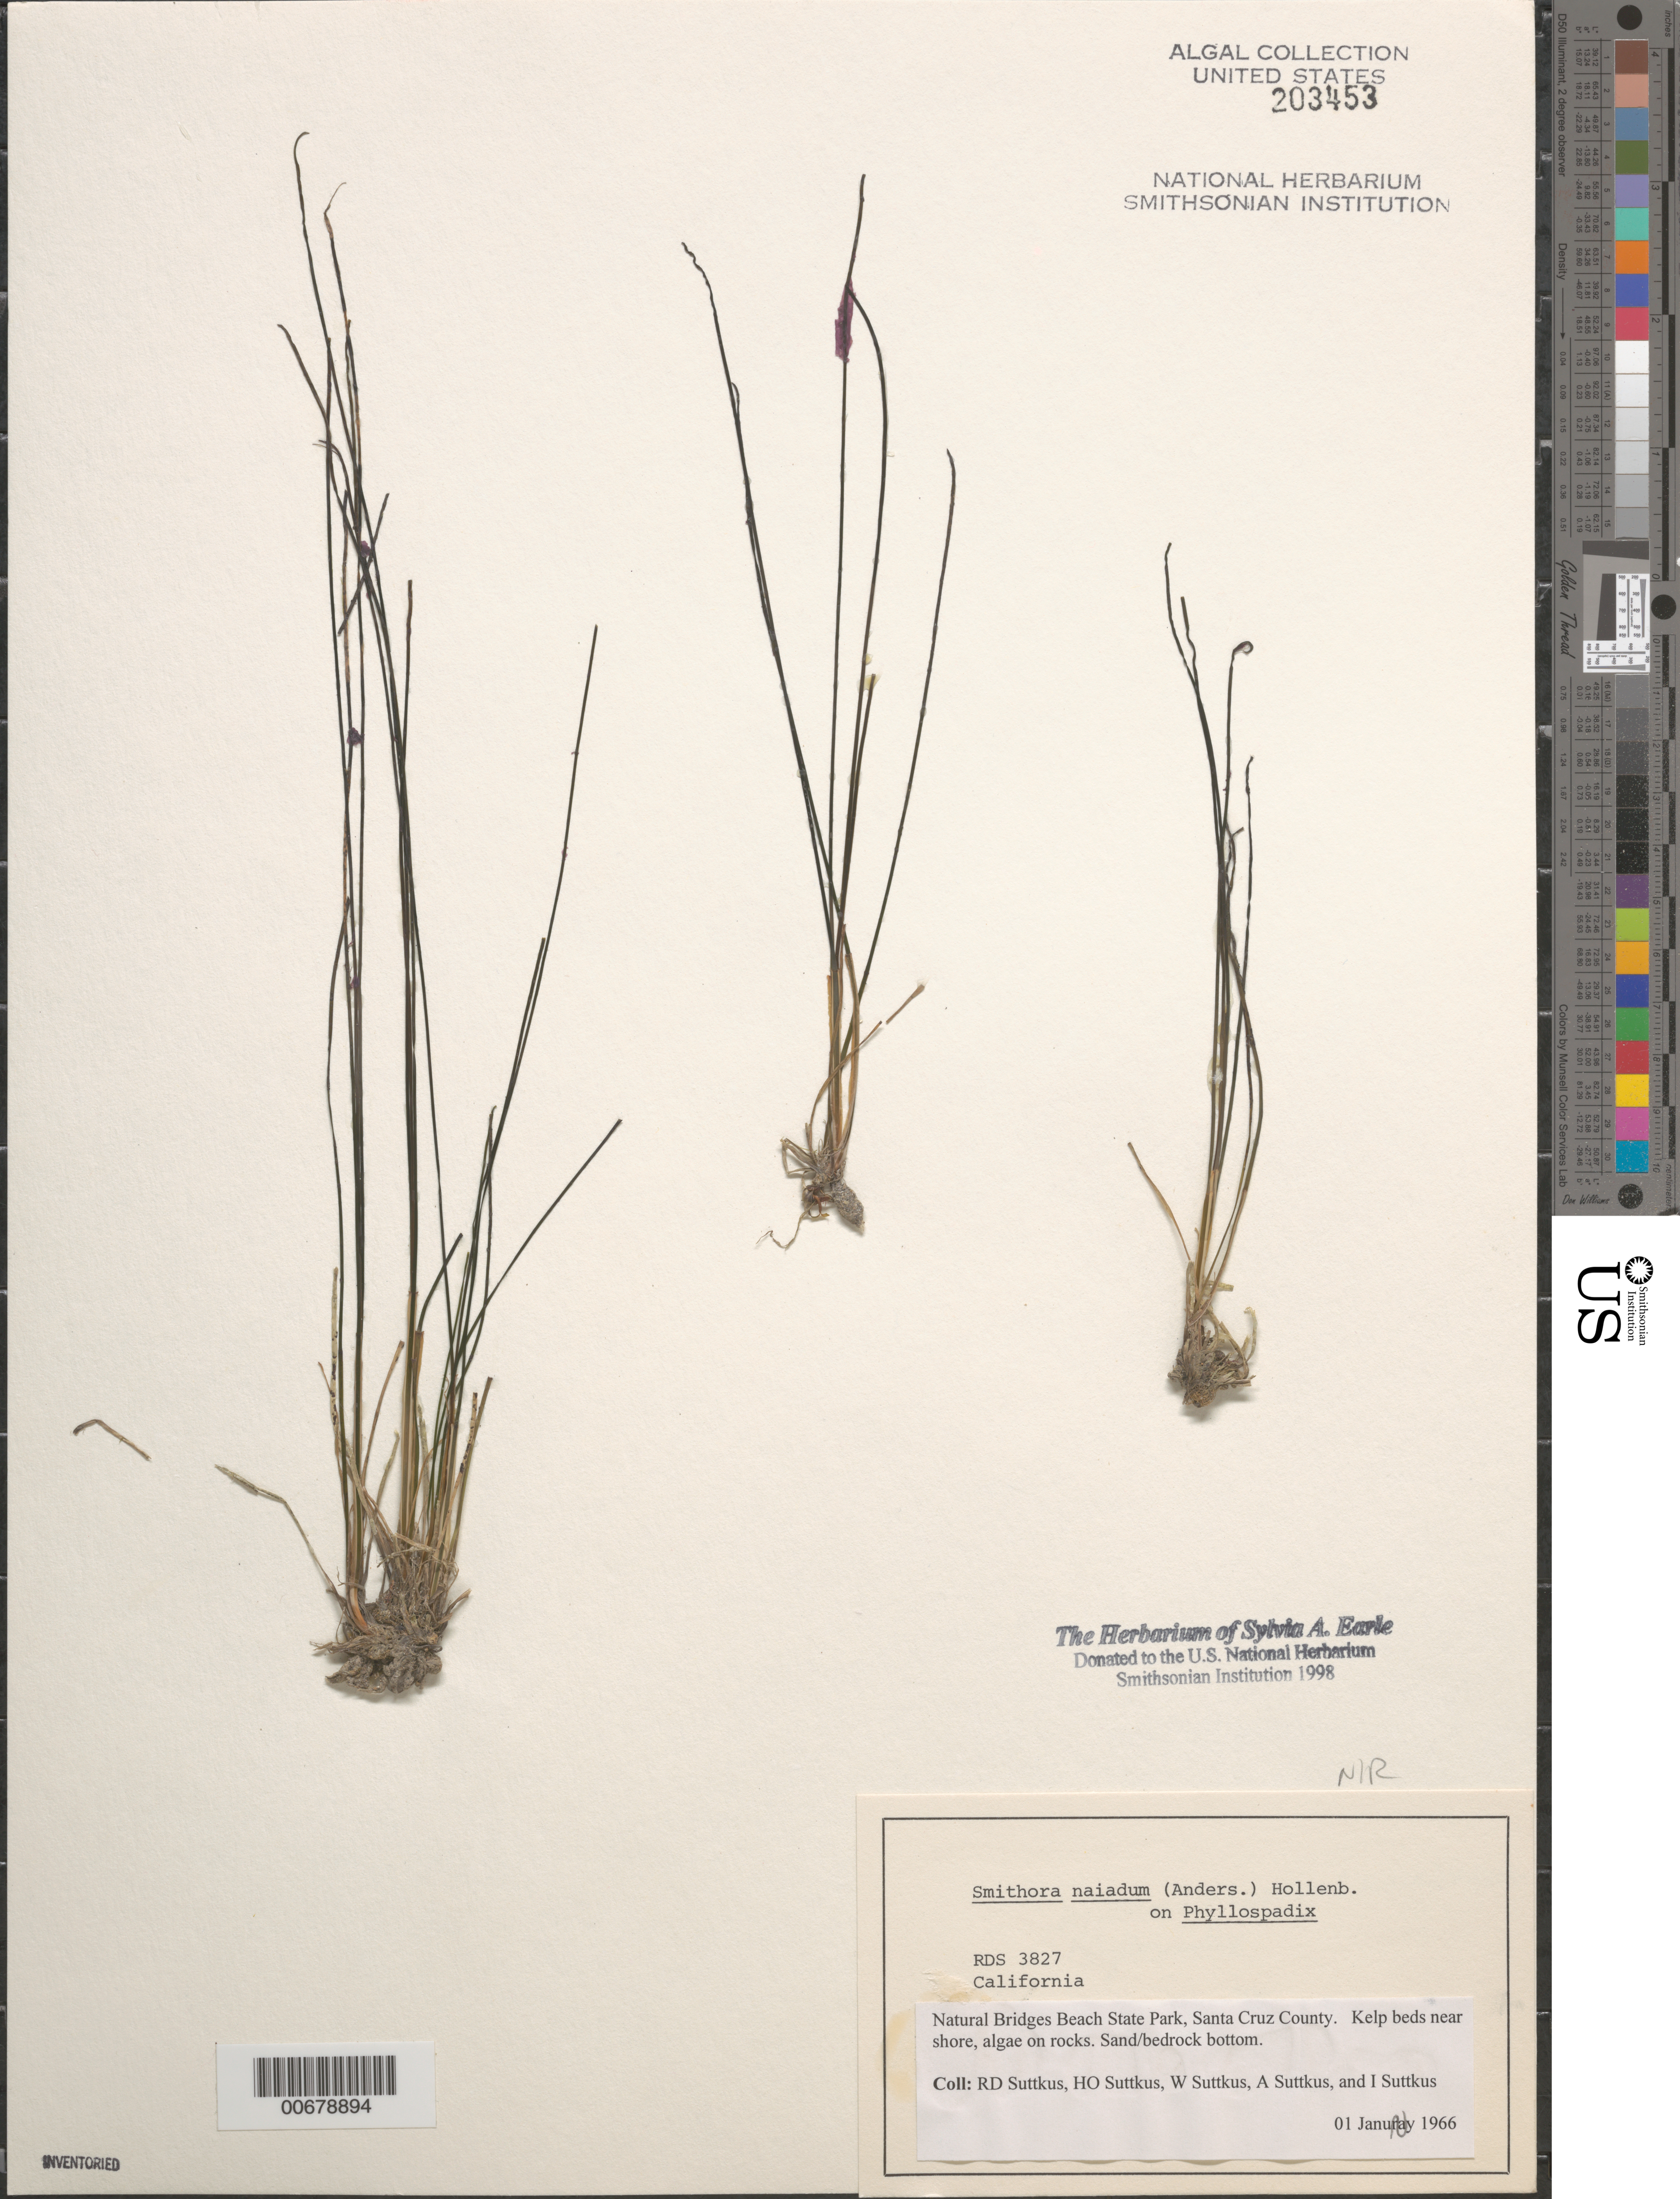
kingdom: Plantae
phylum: Rhodophyta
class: Compsopogonophyceae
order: Erythropeltidales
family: Erythrotrichiaceae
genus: Smithora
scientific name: Smithora naiadum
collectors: R. Suttkus, H. Suttkus, W. Suttkus, A. Suttkus & I. Suttkus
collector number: RDS 3827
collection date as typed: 01 Jan 1966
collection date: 1966-01-01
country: United States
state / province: California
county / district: Santa Cruz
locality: Natural Bridges Beach State Park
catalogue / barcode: US 203453